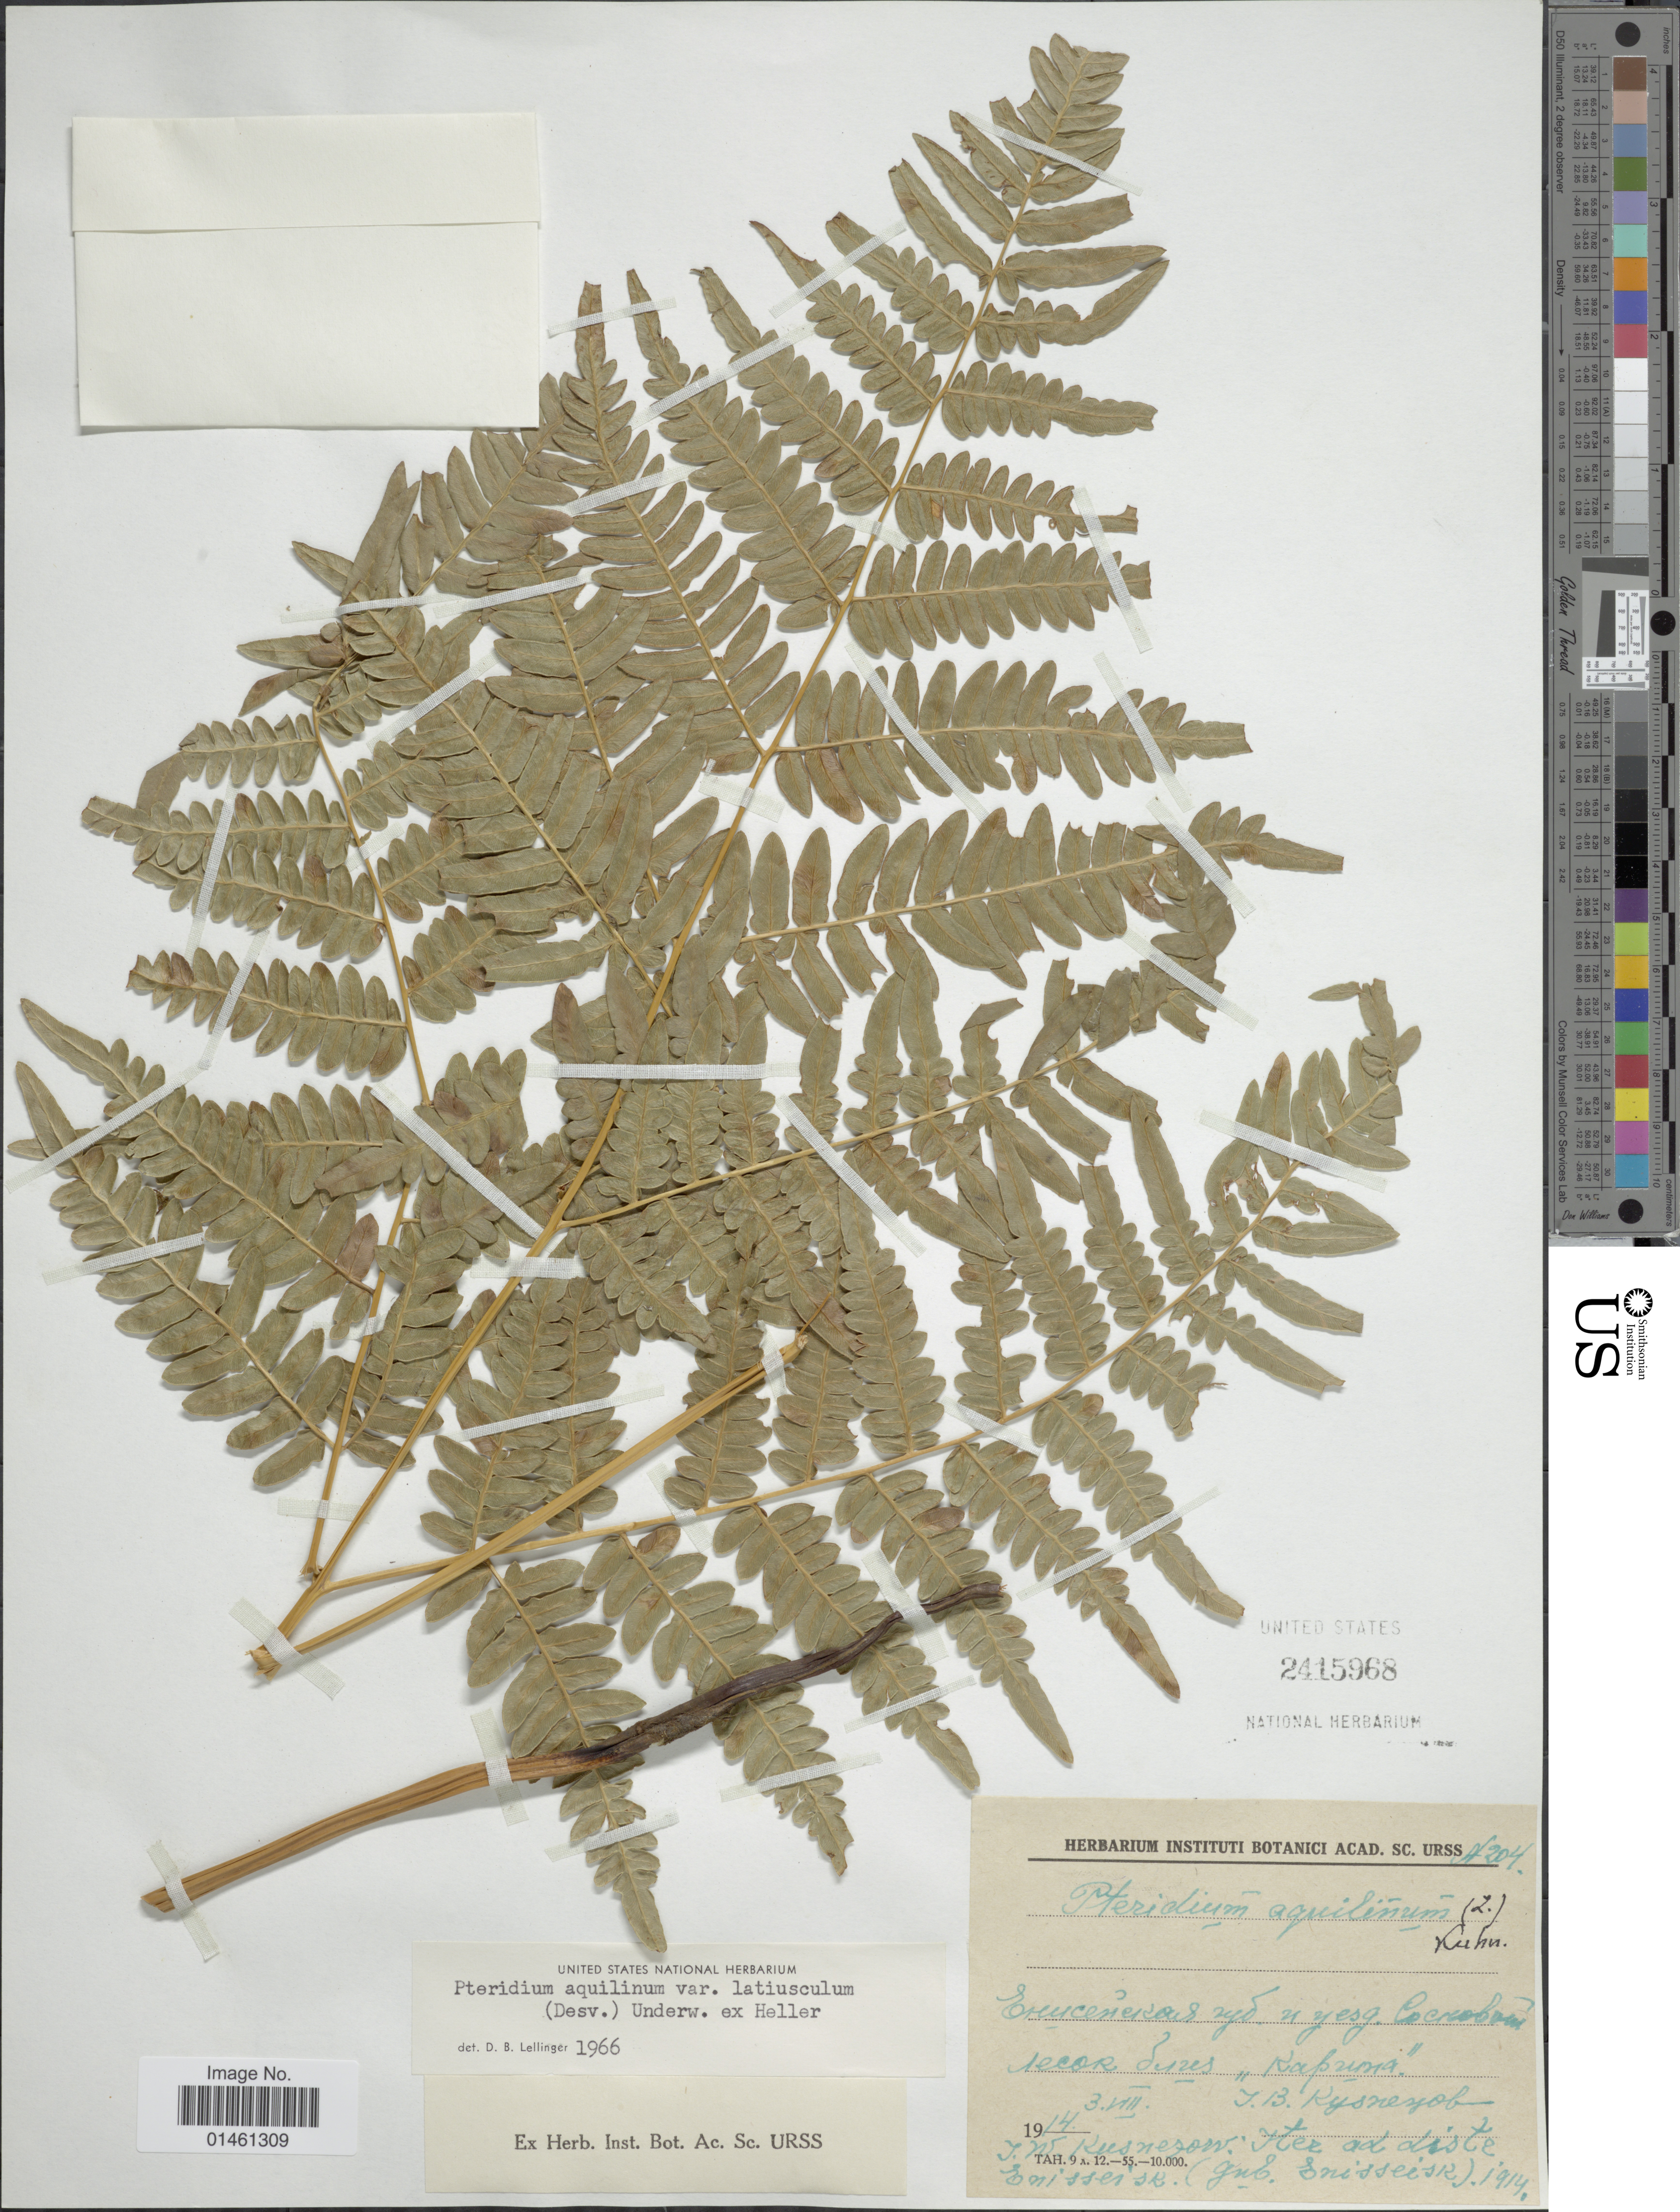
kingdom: Plantae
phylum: Tracheophyta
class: Polypodiopsida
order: Polypodiales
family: Dennstaedtiaceae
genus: Pteridium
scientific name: Pteridium aquilinum var. latiusculum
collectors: G. Kuznetsov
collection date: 1914-08-03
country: Russian Federation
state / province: Krasnoyarsk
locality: Near "Karshna"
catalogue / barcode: US 2415968